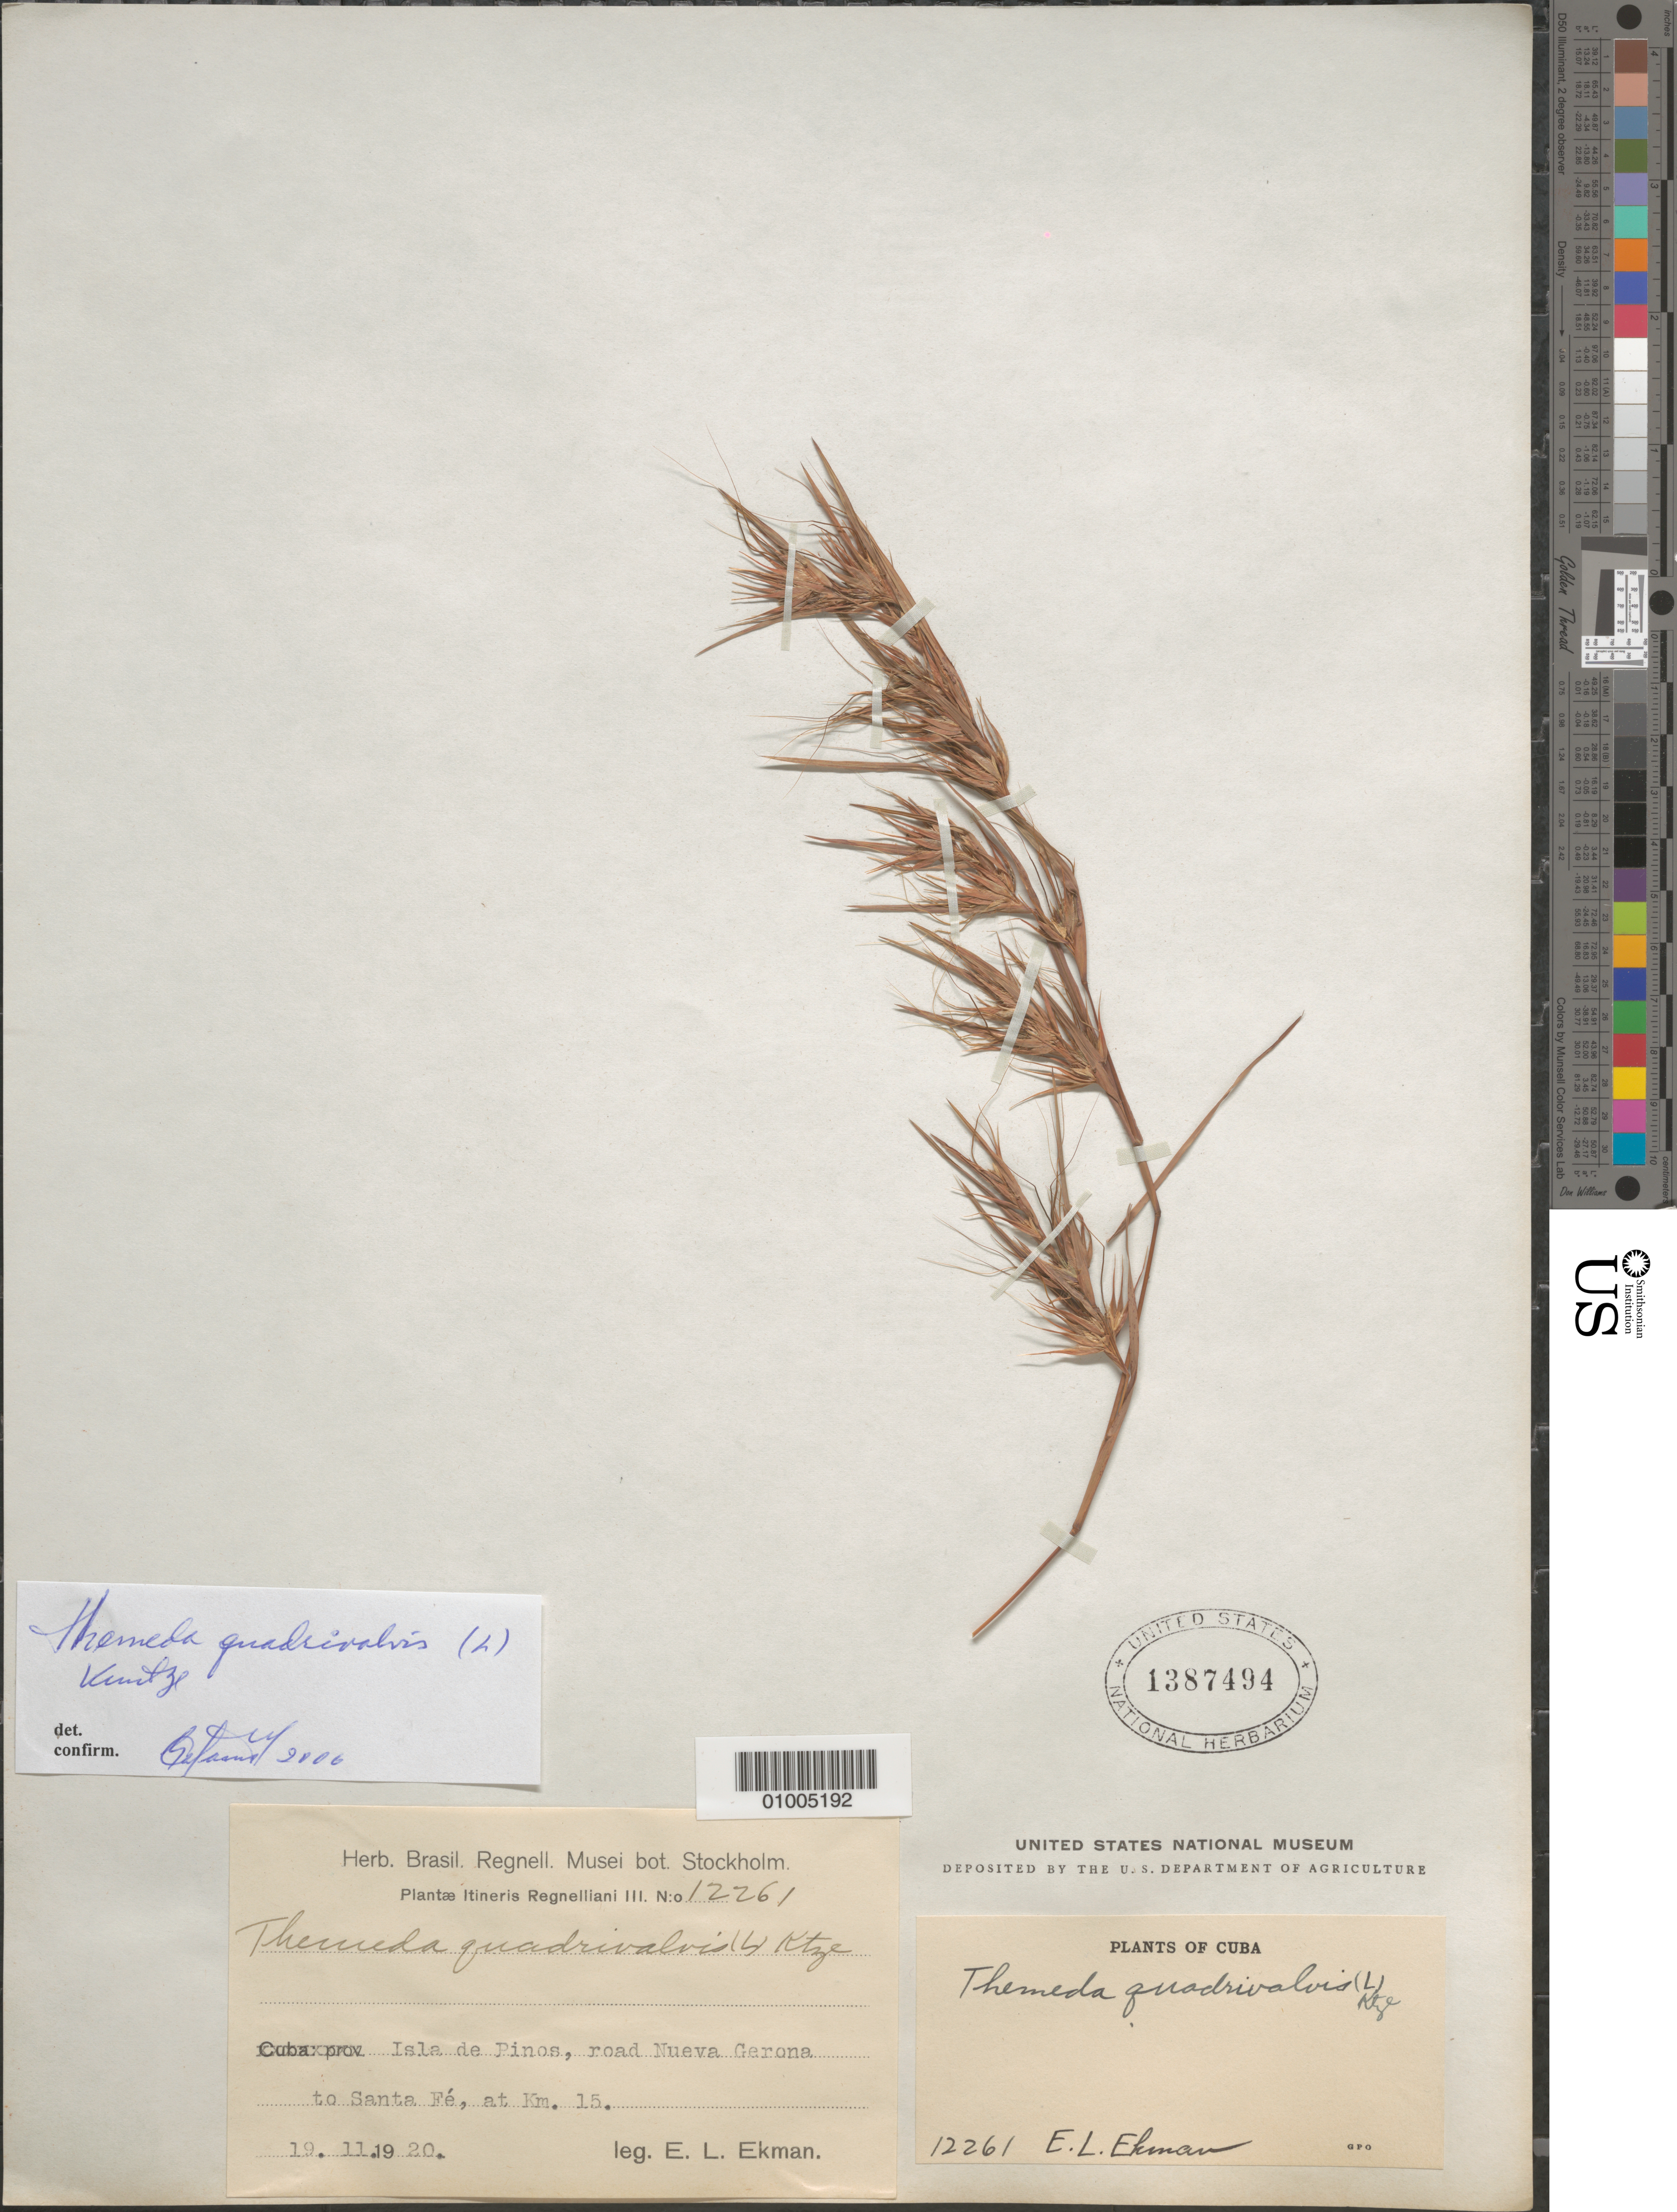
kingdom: Plantae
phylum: Tracheophyta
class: Liliopsida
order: Poales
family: Poaceae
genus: Themeda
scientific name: Themeda quadrivalvis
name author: (L.) Kuntze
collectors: E. L. Ekman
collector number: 12261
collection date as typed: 19 Nov 1920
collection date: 1920-11-19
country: Cuba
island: Cuba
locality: Isla de Pinos, road Nueva Gerona to Santa Fe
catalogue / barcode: US 1387494